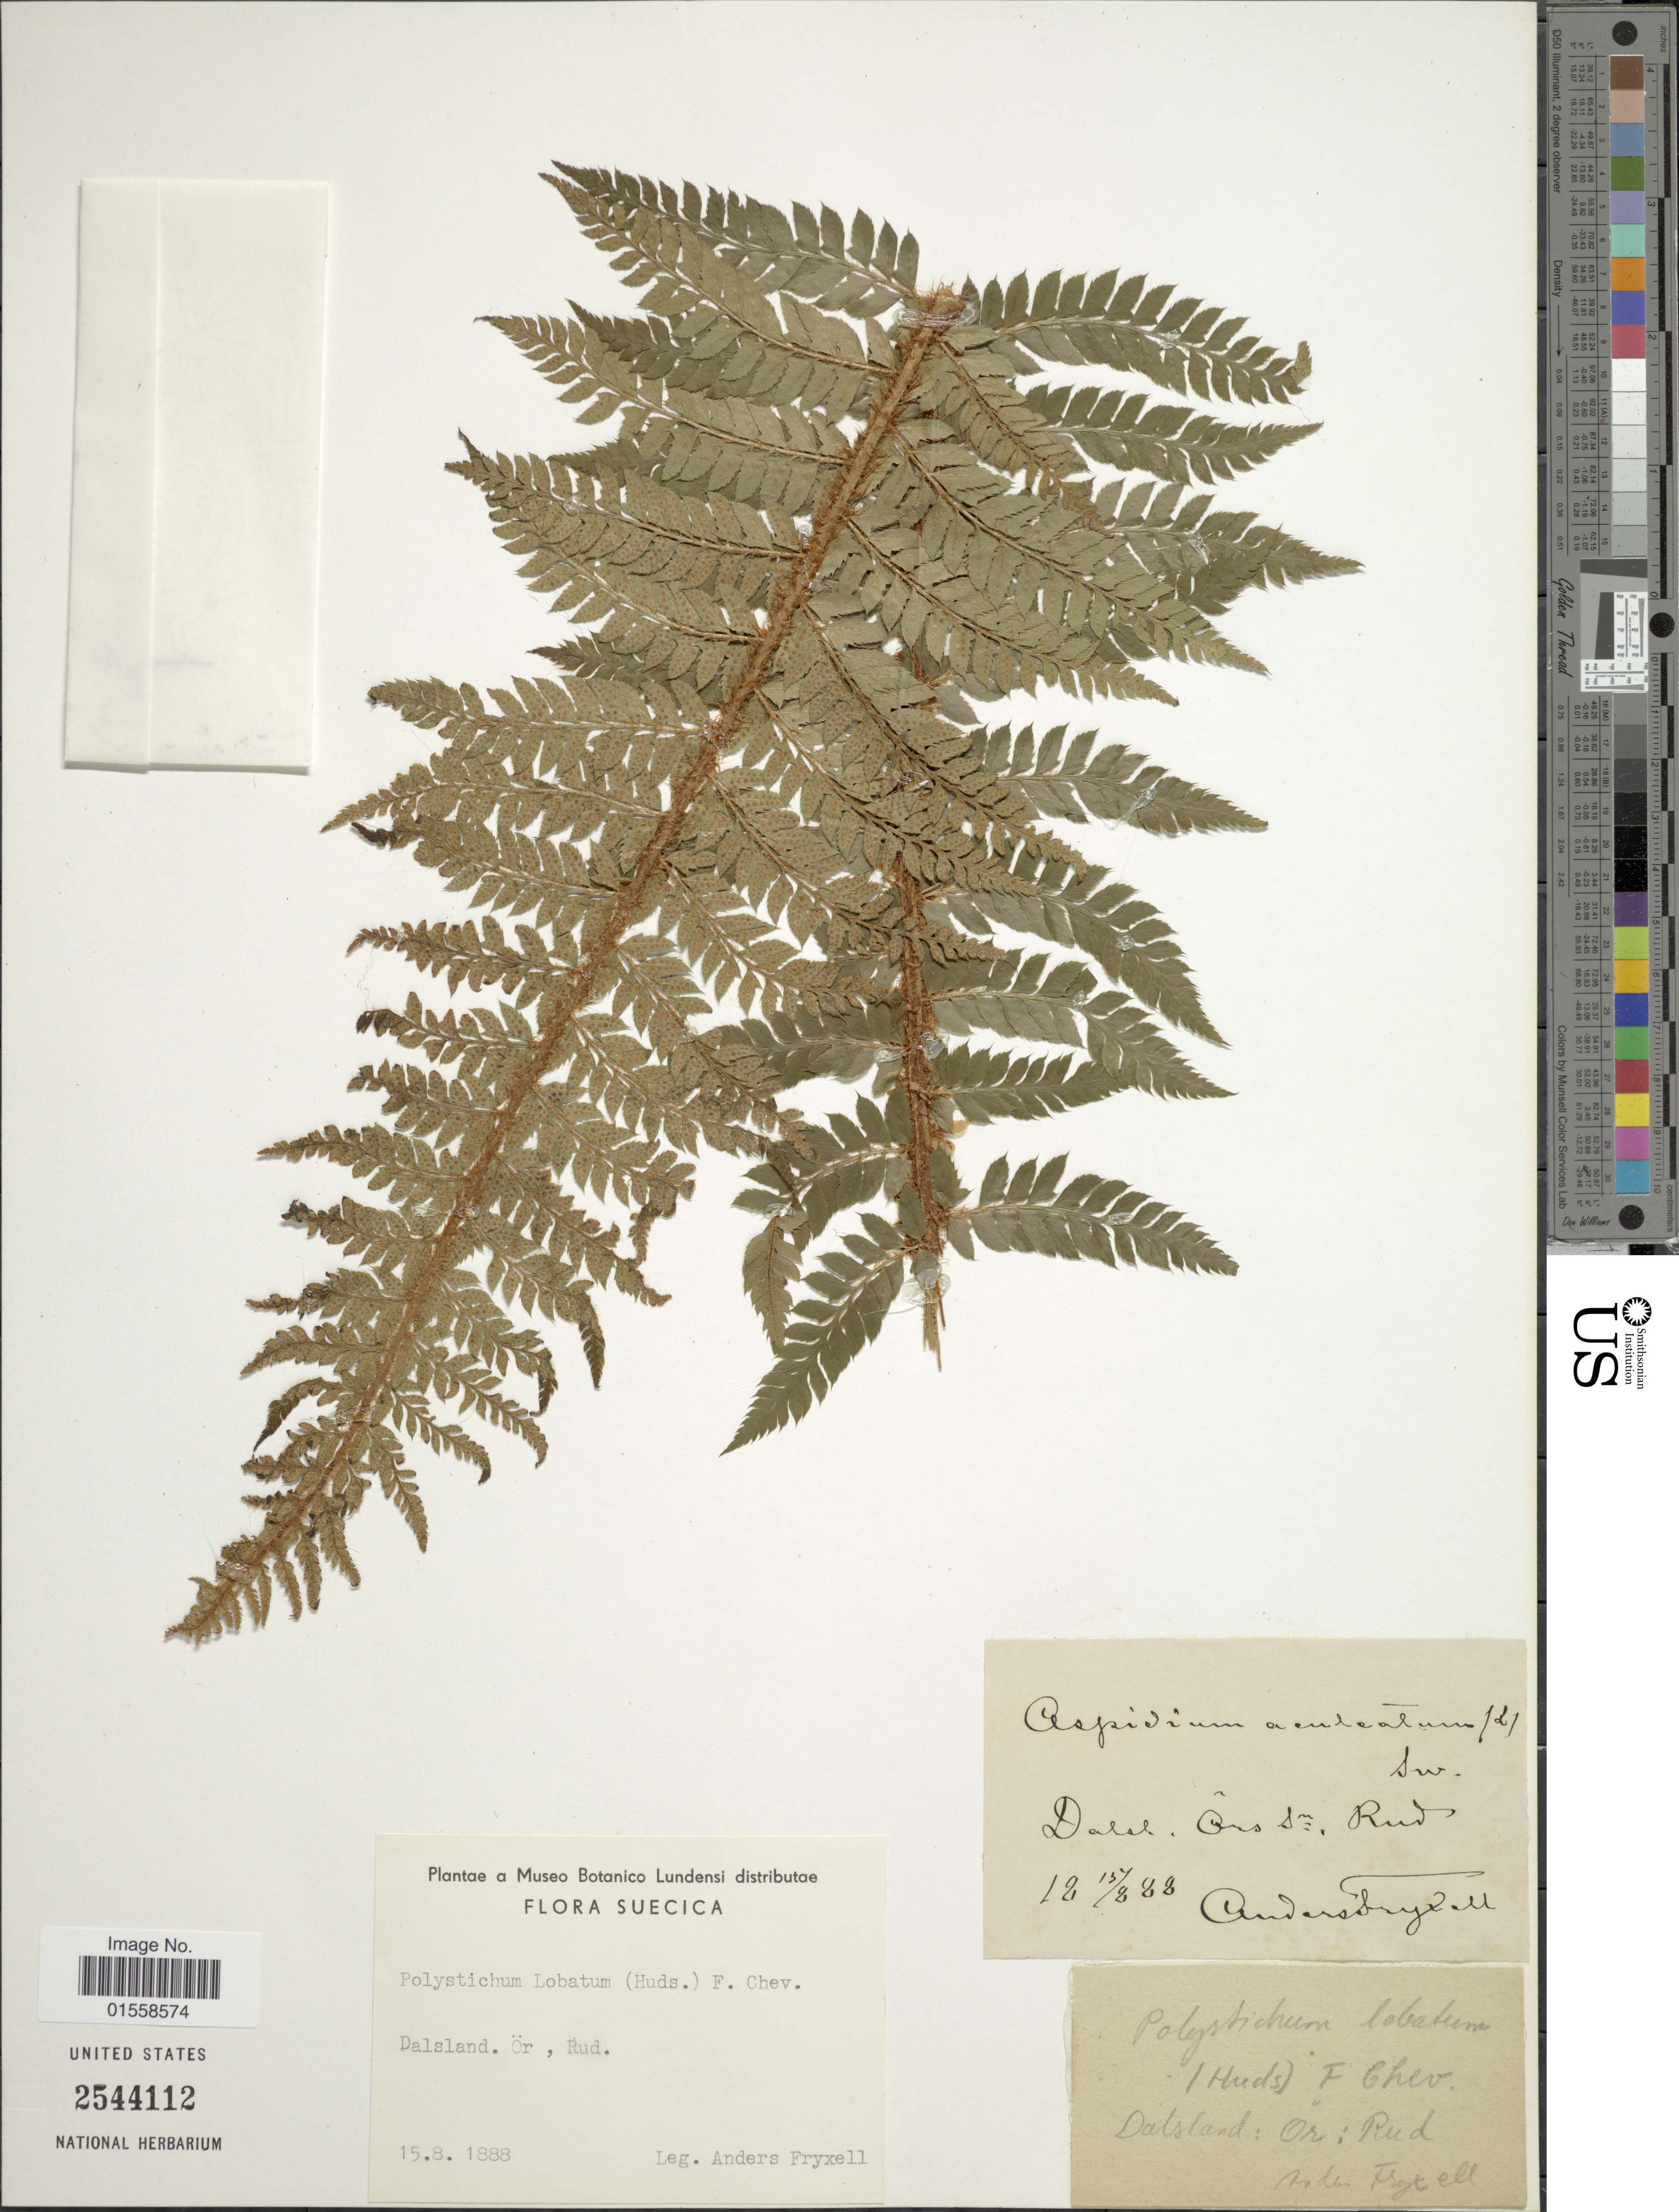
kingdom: Plantae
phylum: Tracheophyta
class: Polypodiopsida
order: Polypodiales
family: Dryopteridaceae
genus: Polystichum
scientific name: Polystichum aculeatum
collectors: A. Fryxell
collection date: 1888-08-15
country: Sweden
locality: Suecica, Dalsland, Or. Rud.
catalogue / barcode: US 2544112